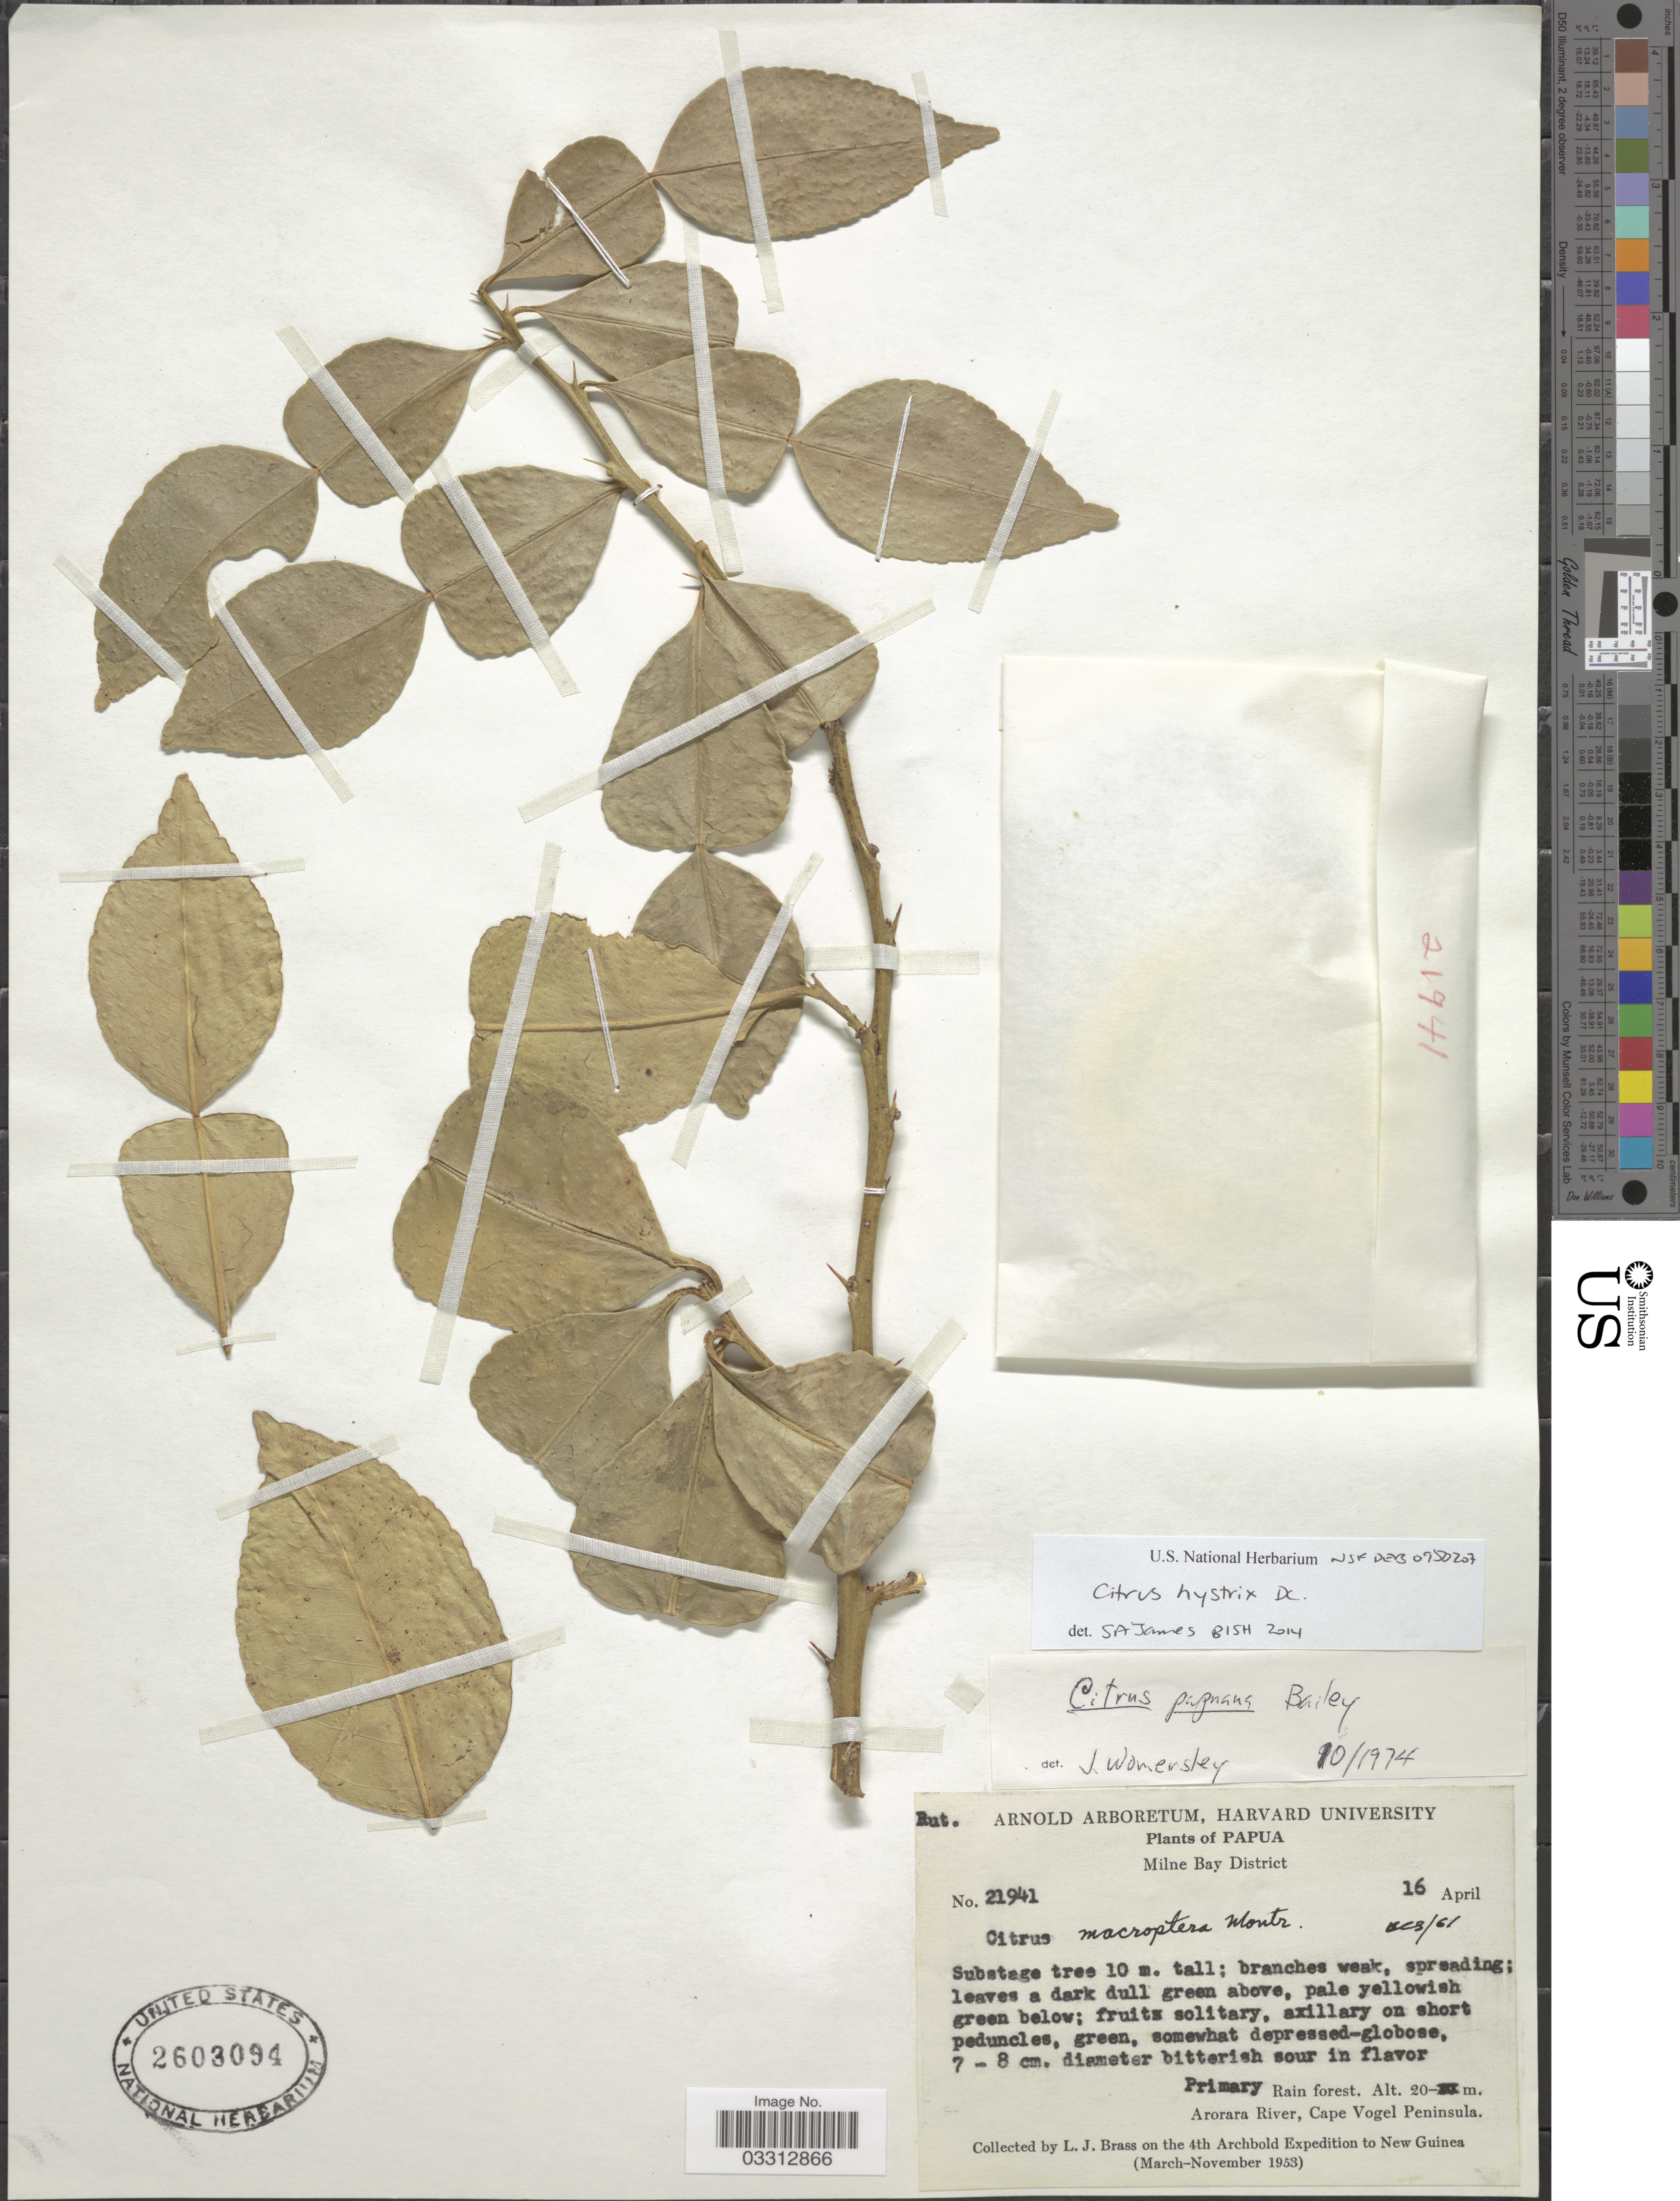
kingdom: Plantae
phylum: Tracheophyta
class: Magnoliopsida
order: Sapindales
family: Rutaceae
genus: Citrus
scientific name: Citrus hystrix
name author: DC.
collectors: L. J. Brass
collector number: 21941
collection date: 1953-04-16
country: Papua New Guinea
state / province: Milne Bay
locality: Papua. Milne Bay District. Arorara River, Cape Vogel Peninsula. New Guinea.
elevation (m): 20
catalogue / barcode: US 2603094